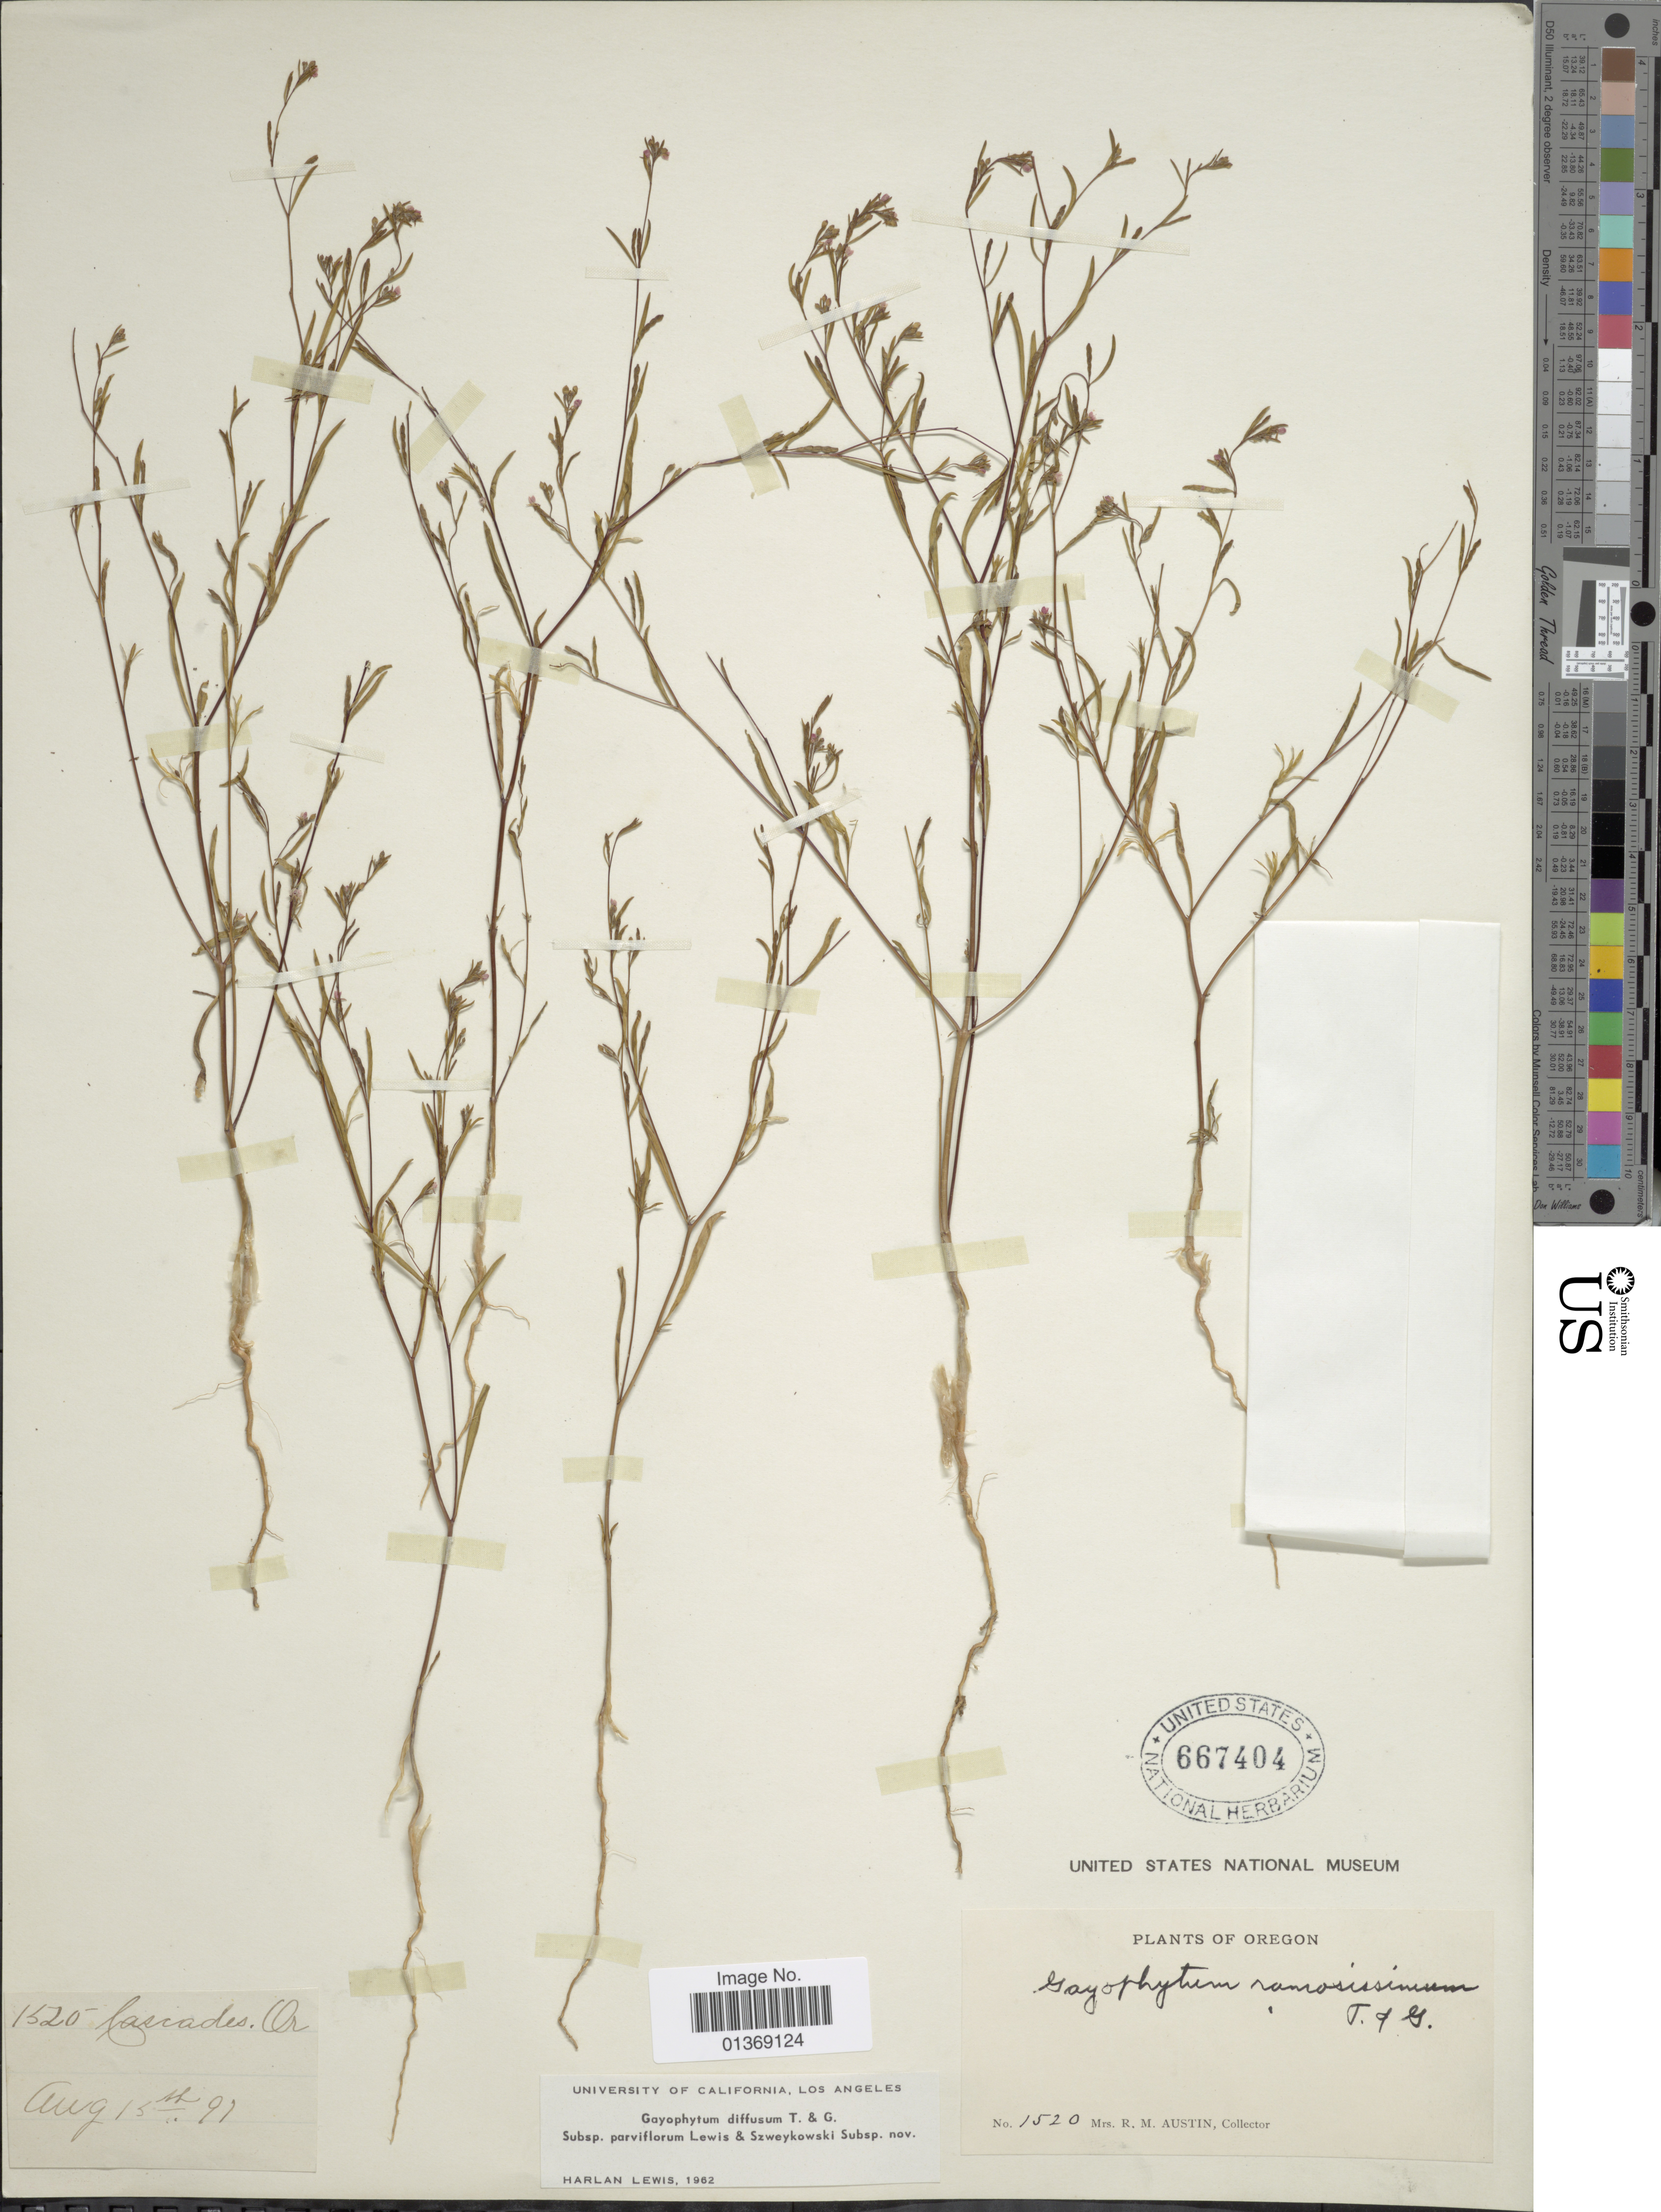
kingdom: Plantae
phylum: Tracheophyta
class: Magnoliopsida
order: Myrtales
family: Onagraceae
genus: Gayophytum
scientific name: Gayophytum diffusum subsp. parviflorum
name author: F. H. Lewis & Szweyk.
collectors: R. Austin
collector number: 1520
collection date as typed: Transcribed d/m/y: 15/8/97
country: United States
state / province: Oregon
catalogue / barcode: US 667404